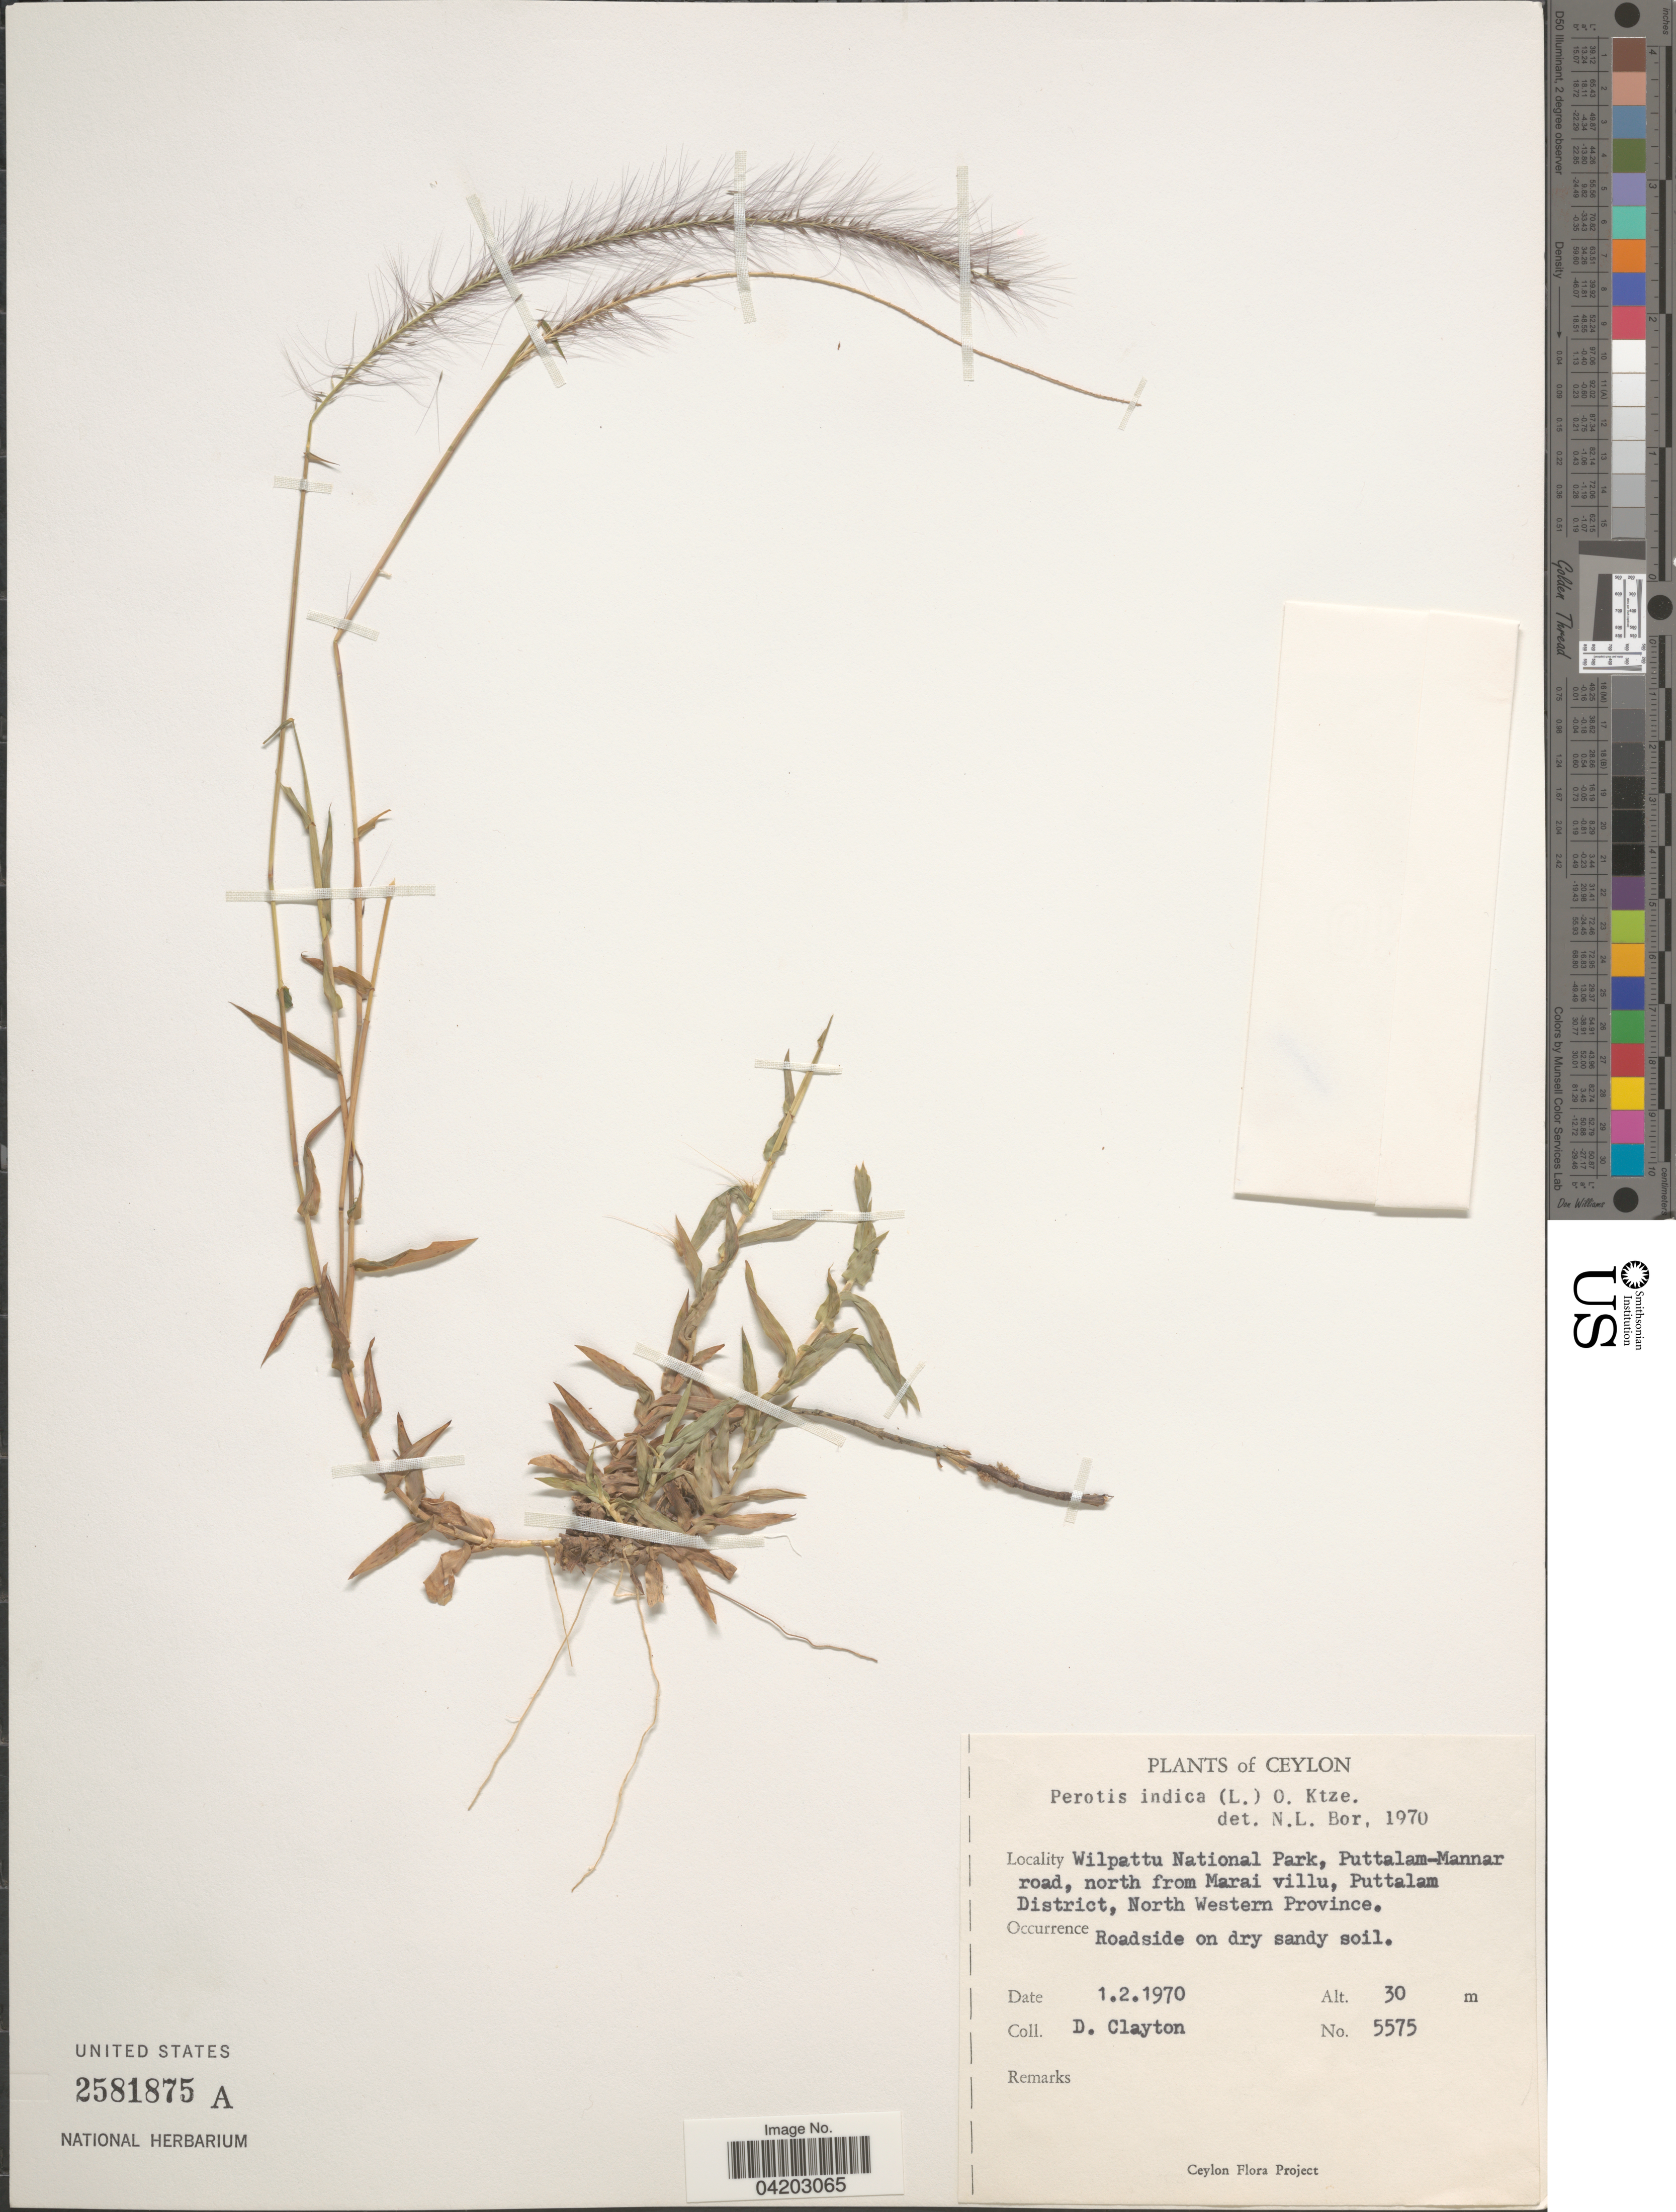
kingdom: Plantae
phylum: Tracheophyta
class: Liliopsida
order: Poales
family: Poaceae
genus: Perotis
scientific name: Perotis indica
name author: (L.) Kuntze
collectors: D. Clayton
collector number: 5575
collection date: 1970-02-01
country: Sri Lanka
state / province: North Western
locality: Ceylon. Wilpattu National Park, Puttalam-Mannar road, north from Marai villu, Puttalam District. Roadside on dry sandy soil.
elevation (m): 30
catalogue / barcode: US 2581875A